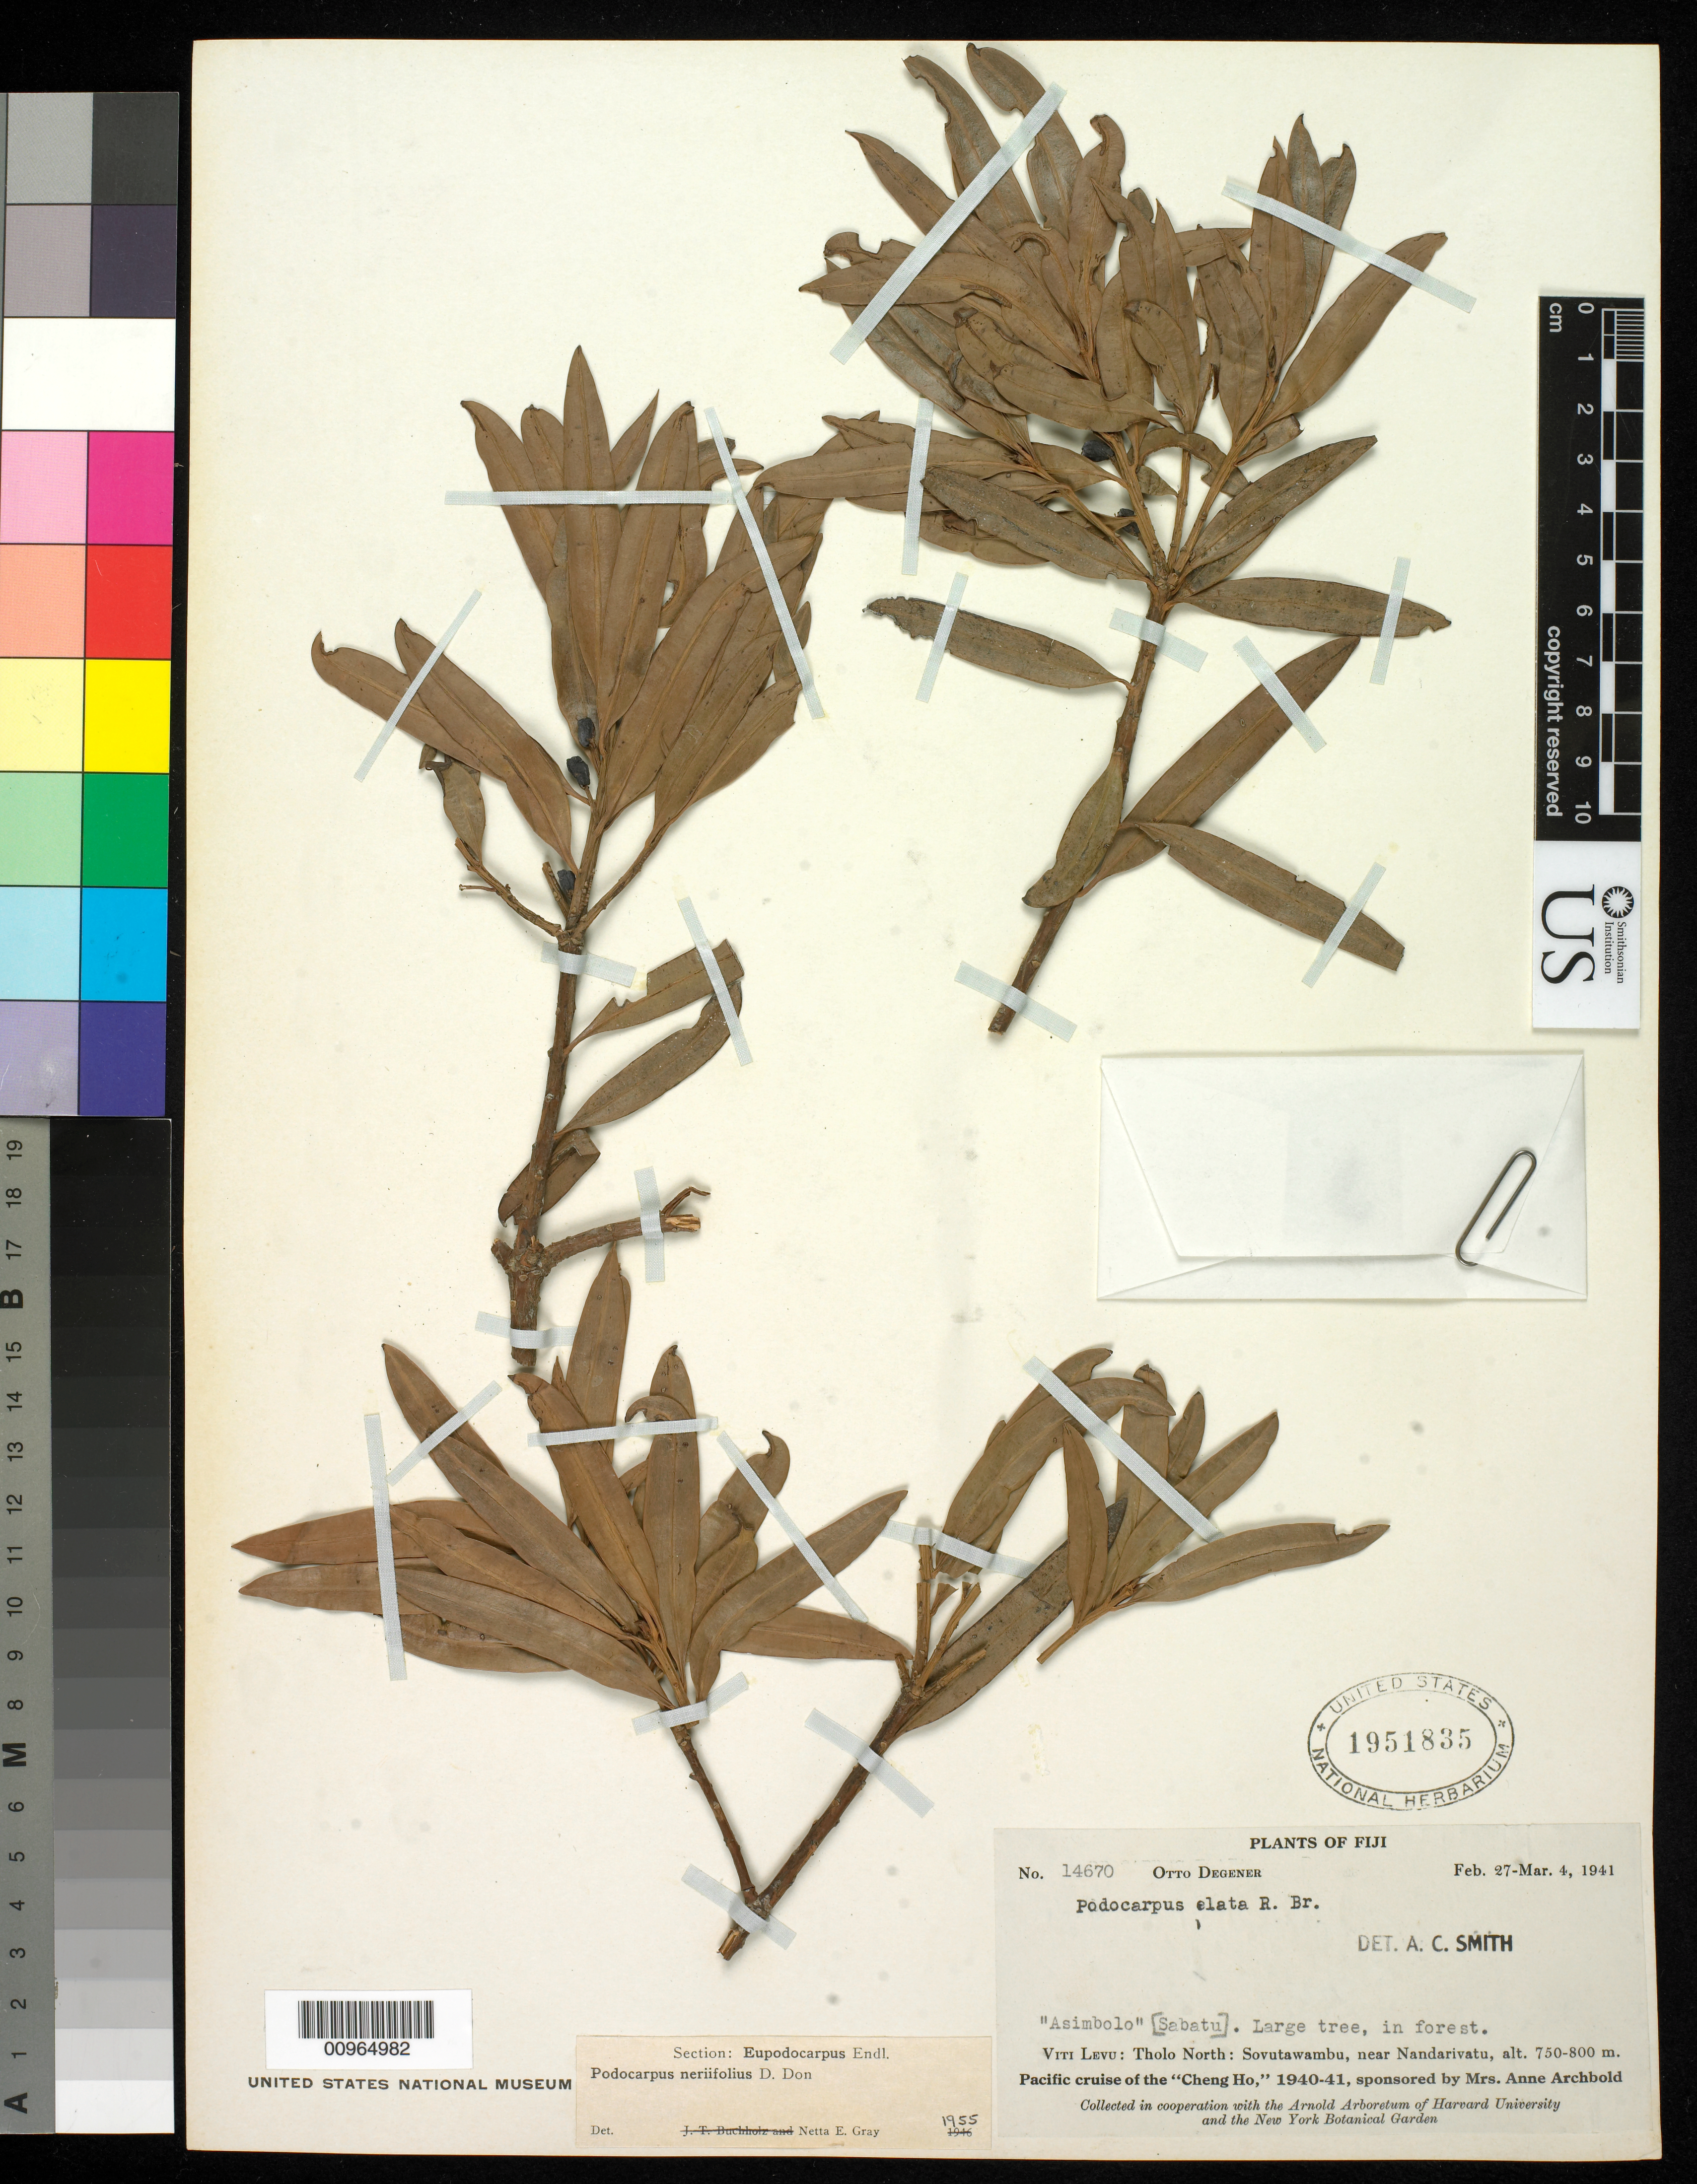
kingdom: Plantae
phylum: Tracheophyta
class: Pinopsida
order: Pinales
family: Podocarpaceae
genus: Podocarpus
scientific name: Podocarpus neriifolius var. neriifolius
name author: D. Don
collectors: O. Degener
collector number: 14670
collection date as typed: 27 Feb 1941 to 04 Mar 1941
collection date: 1941-02-27/1941-03-04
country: Fiji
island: Viti Levu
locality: Sovutawambu, near Nandarivatu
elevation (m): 750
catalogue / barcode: US 1951835